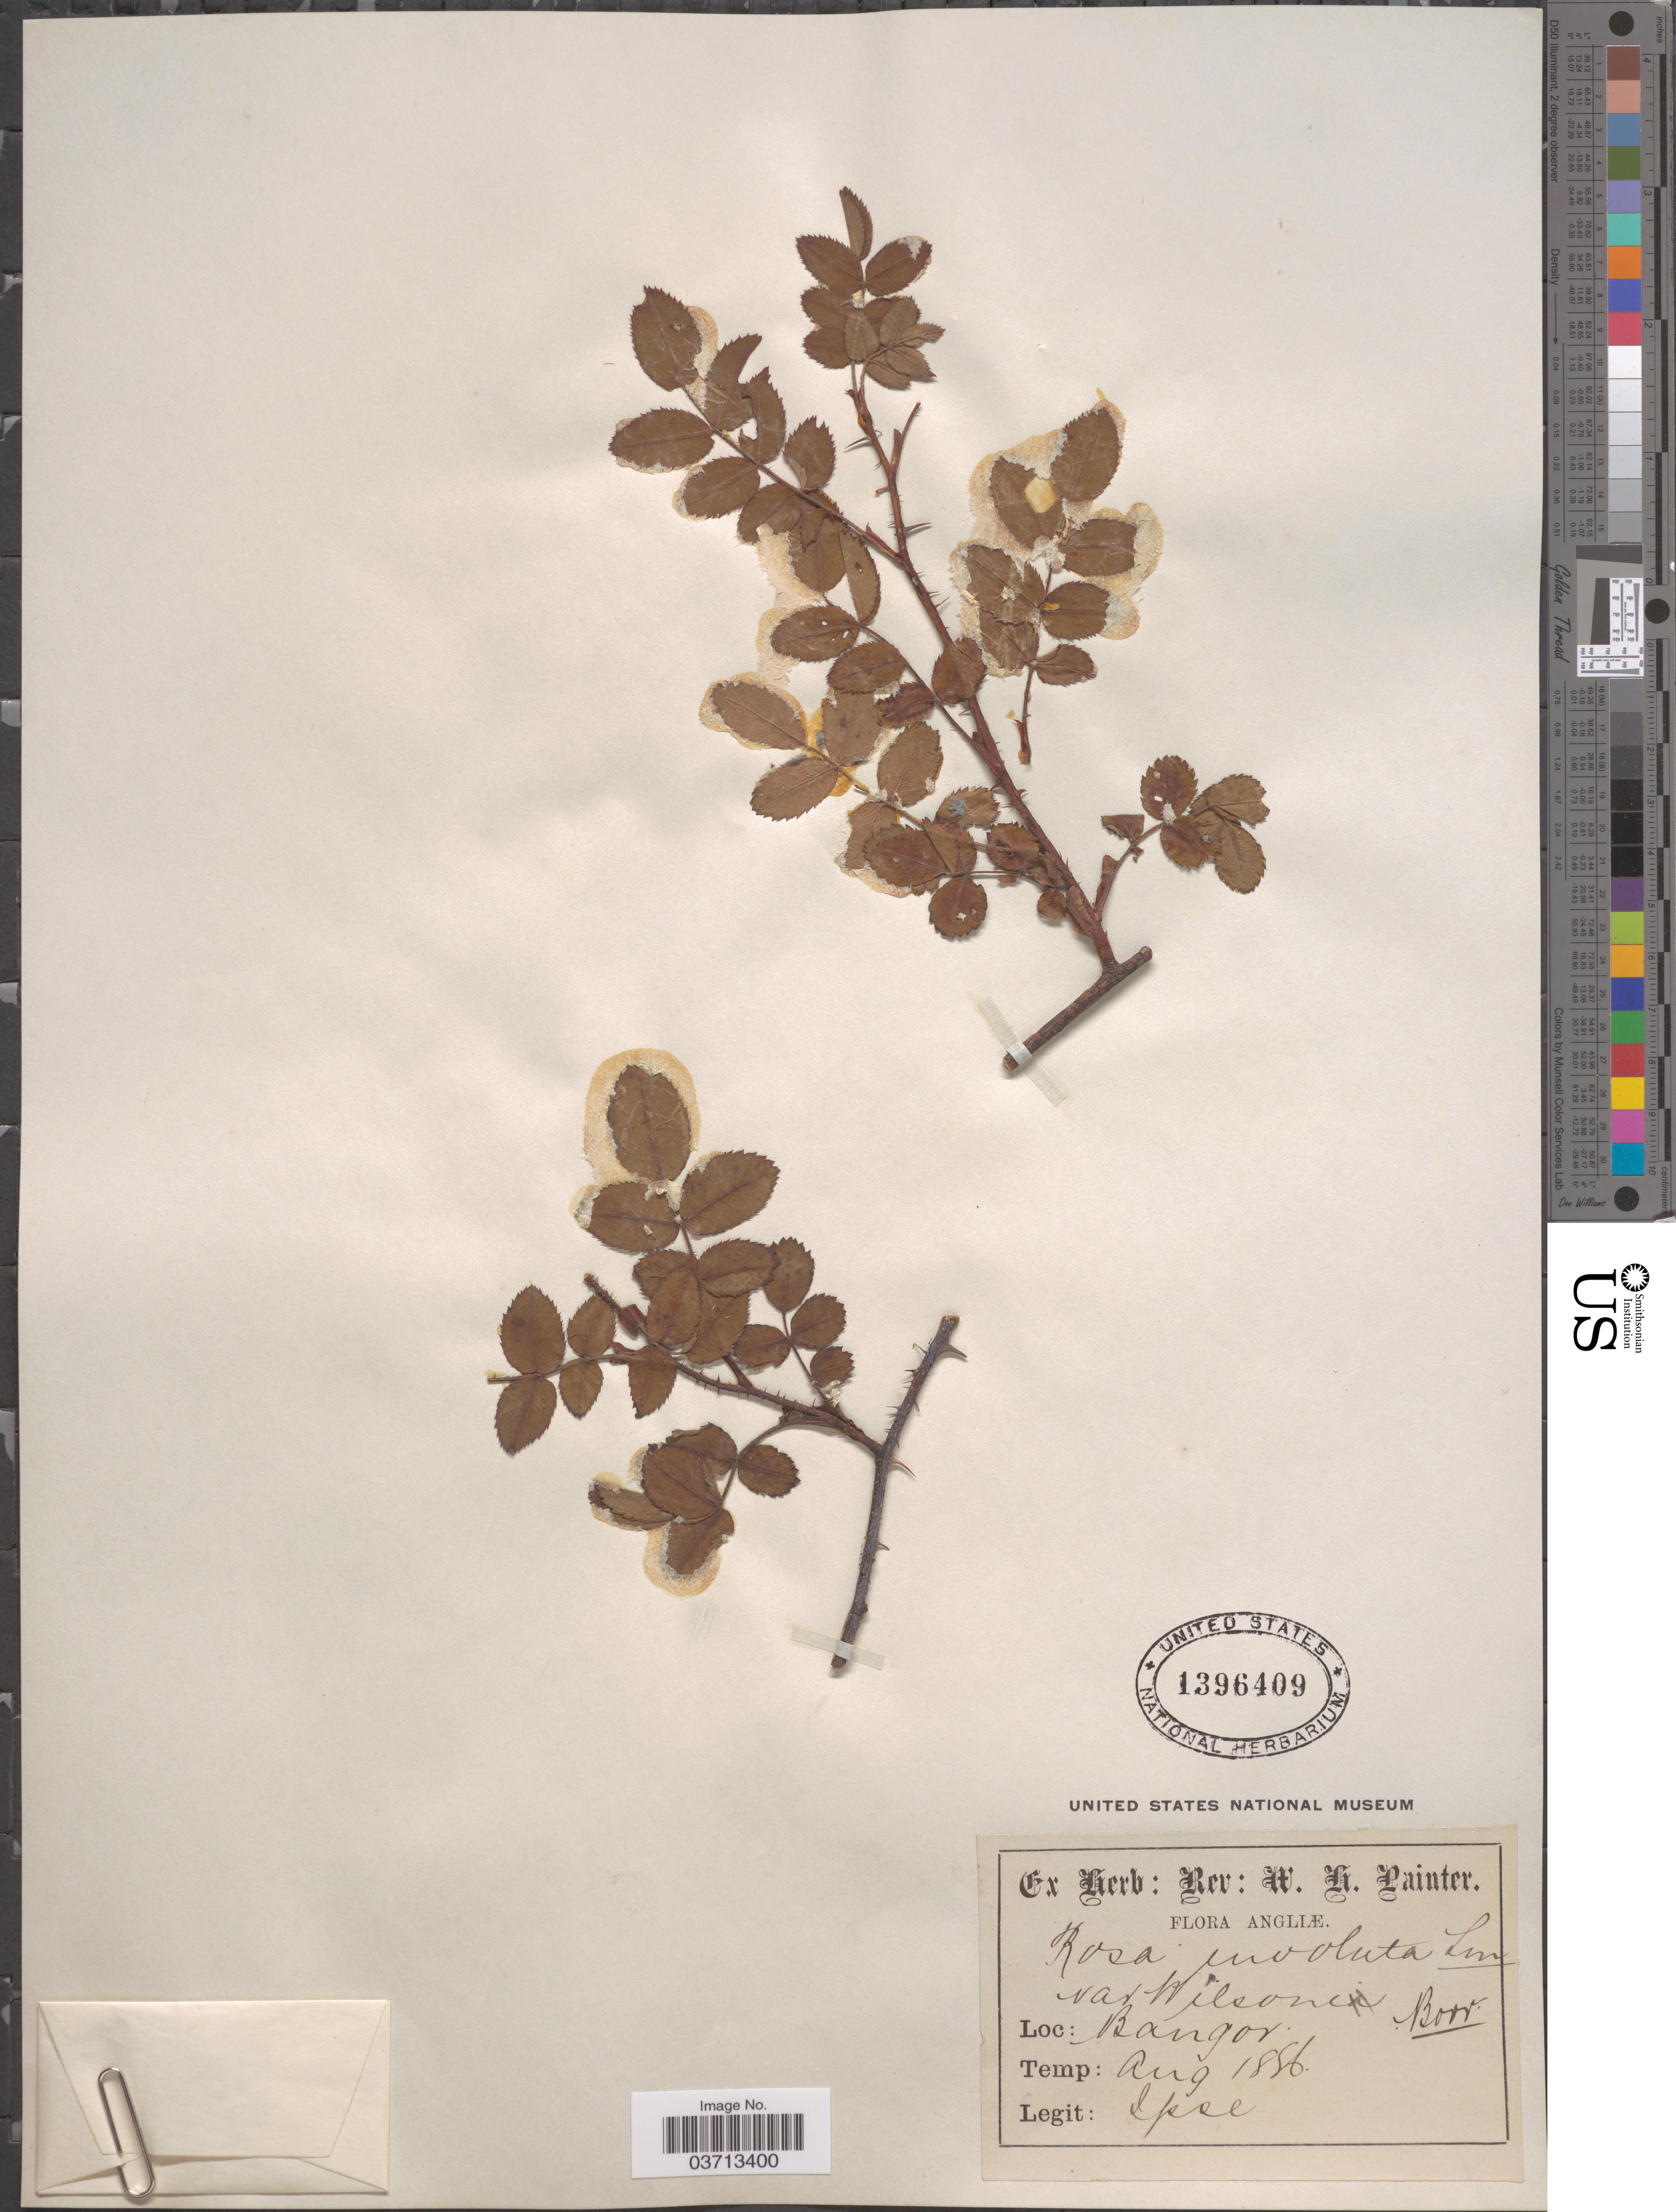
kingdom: Plantae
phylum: Tracheophyta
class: Magnoliopsida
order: Rosales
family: Rosaceae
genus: Rosa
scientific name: Rosa involuta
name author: Sm.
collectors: W. H. Painter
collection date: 1886-08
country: United Kingdom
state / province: England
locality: Angliæ. Bangor.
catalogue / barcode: US 1396409